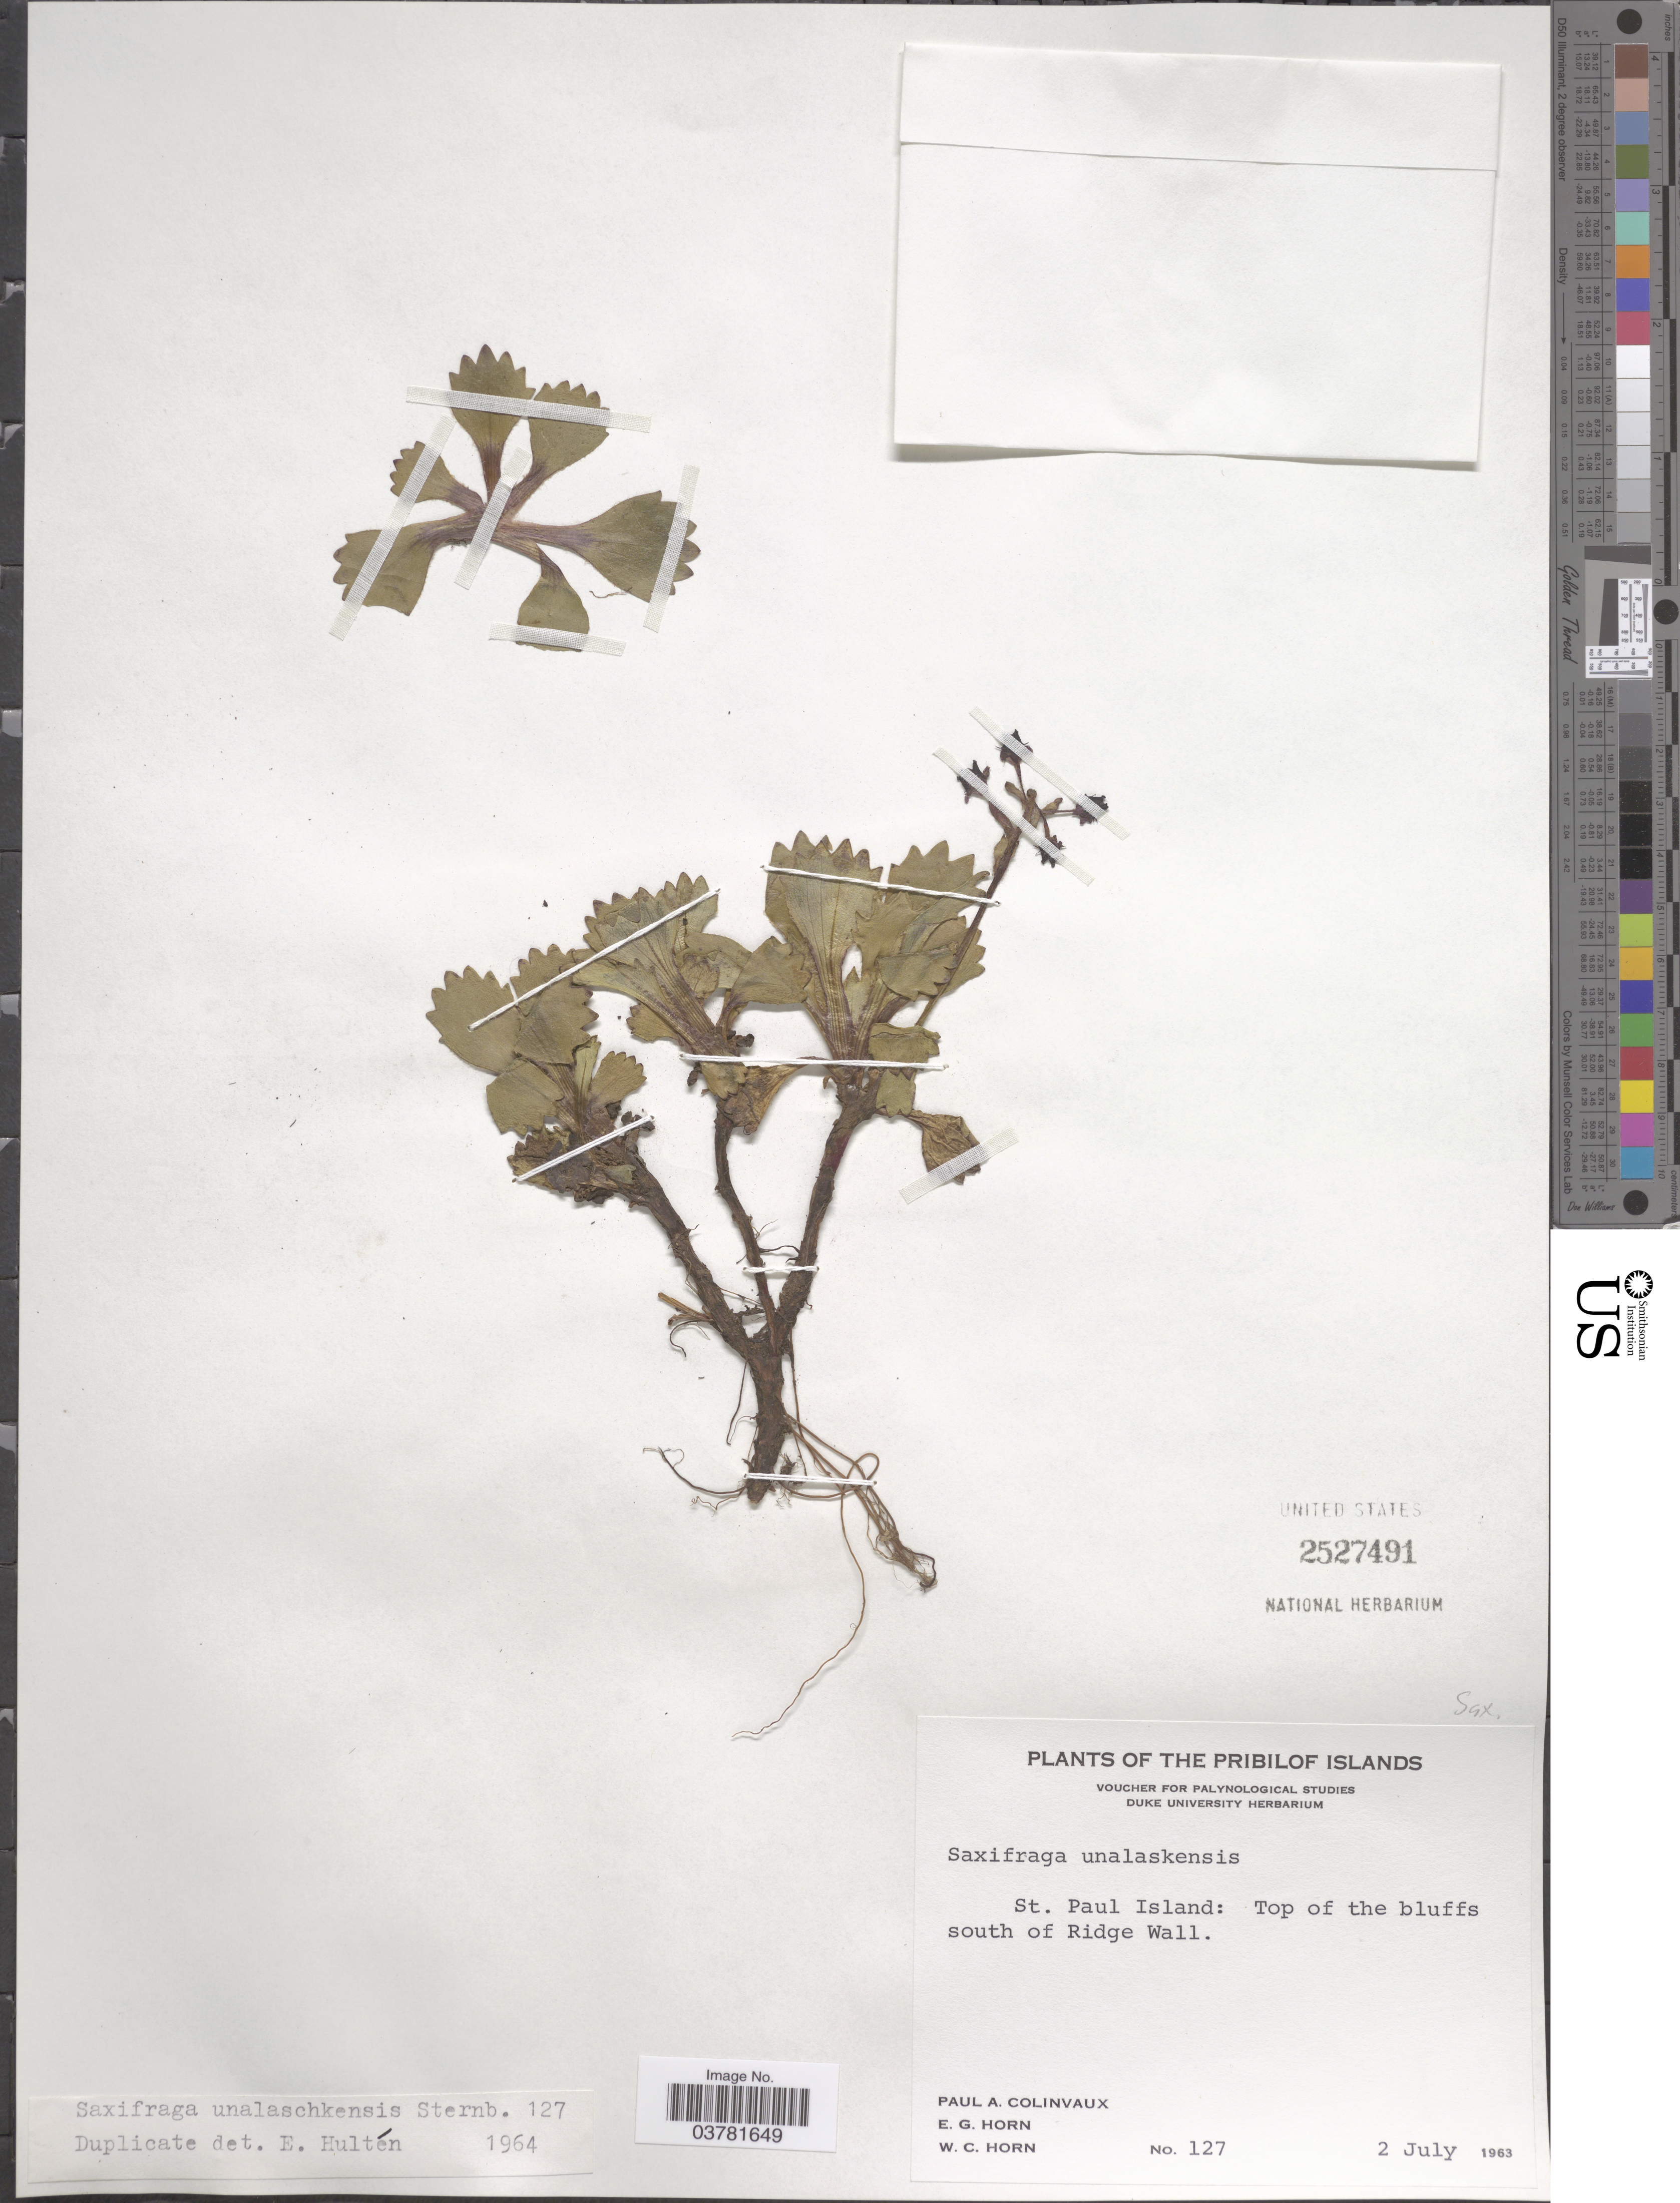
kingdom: Plantae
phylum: Tracheophyta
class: Magnoliopsida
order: Saxifragales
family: Saxifragaceae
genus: Micranthes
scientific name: Micranthes unalaschcensis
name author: (Sternb.) Gornall & H. Ohba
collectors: P. Colinvaux, E. Horn & W. Horn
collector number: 127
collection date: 1963-07-02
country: United States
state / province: Alaska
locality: The Pribilof Islands. St. Paul Island: Top of the bluffs south of Ridge Wall.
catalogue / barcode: US 2527491